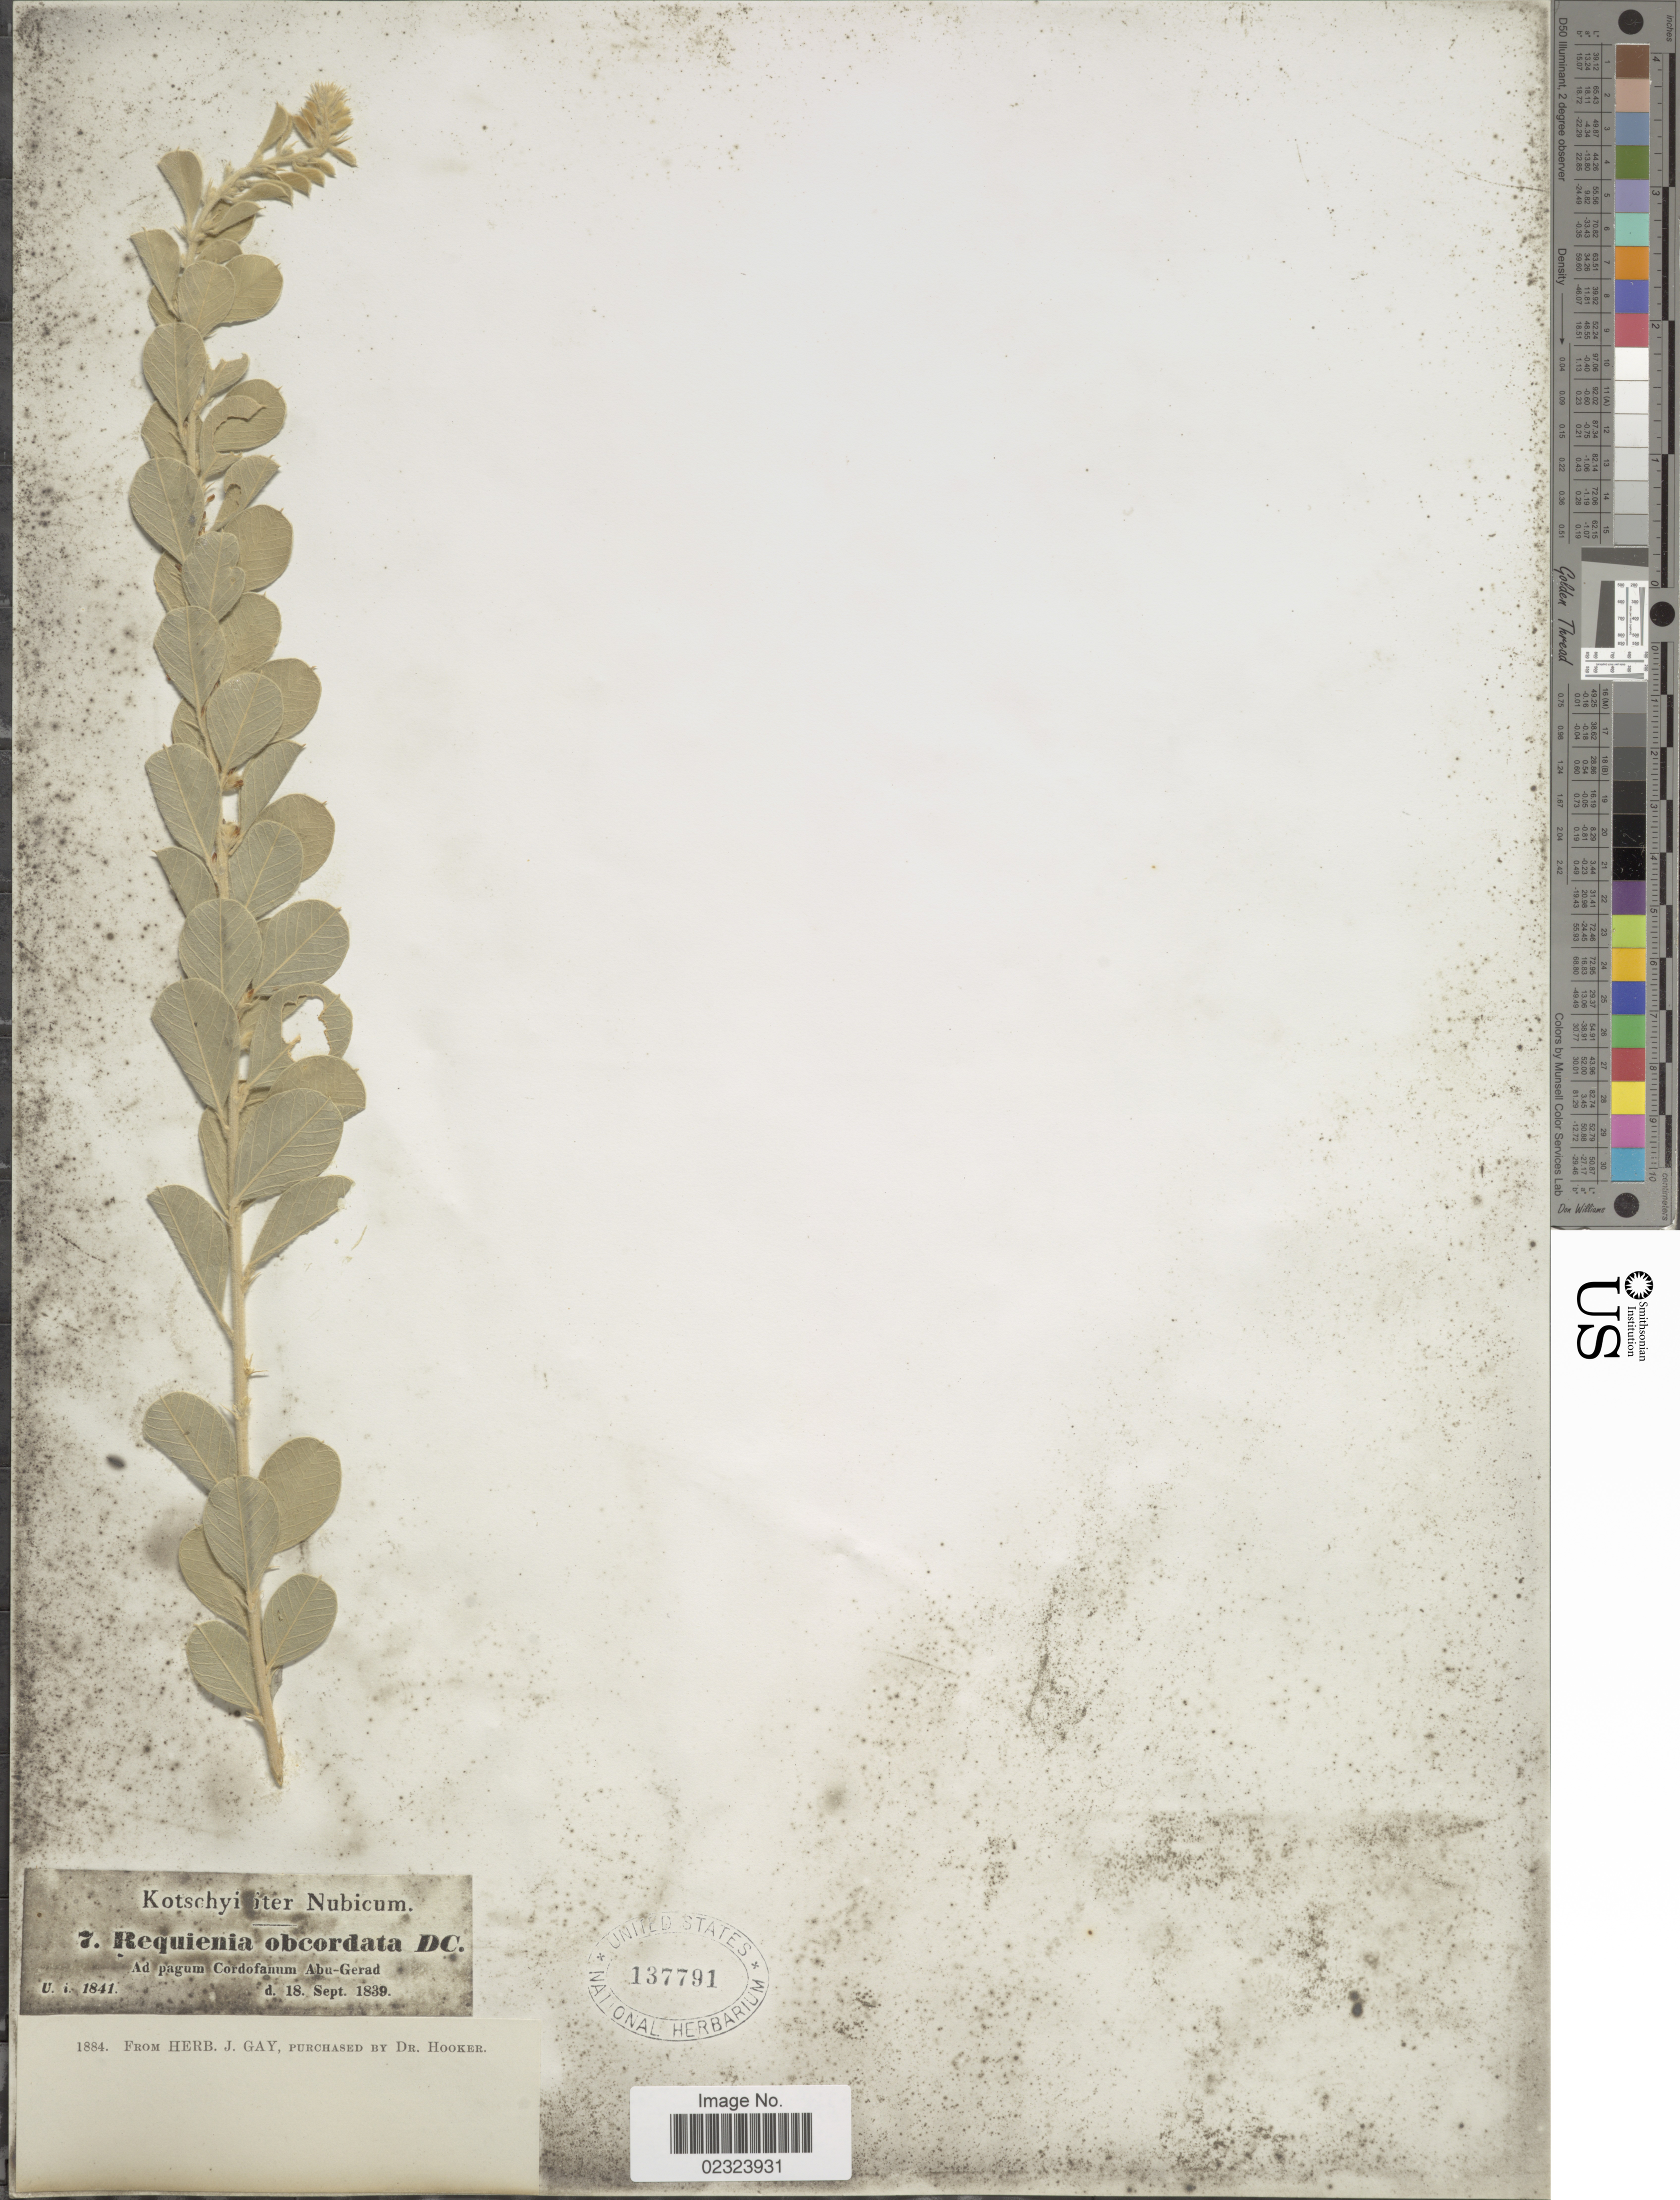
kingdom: Plantae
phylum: Tracheophyta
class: Magnoliopsida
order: Fabales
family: Fabaceae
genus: Requienia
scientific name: Requienia obcordata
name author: (Poir.) DC.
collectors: -. Kotschyi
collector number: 7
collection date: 1839-09-18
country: Sudan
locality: Nubicum. Ad pagum Cordofanum Abu-Gerad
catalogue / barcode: US 137791